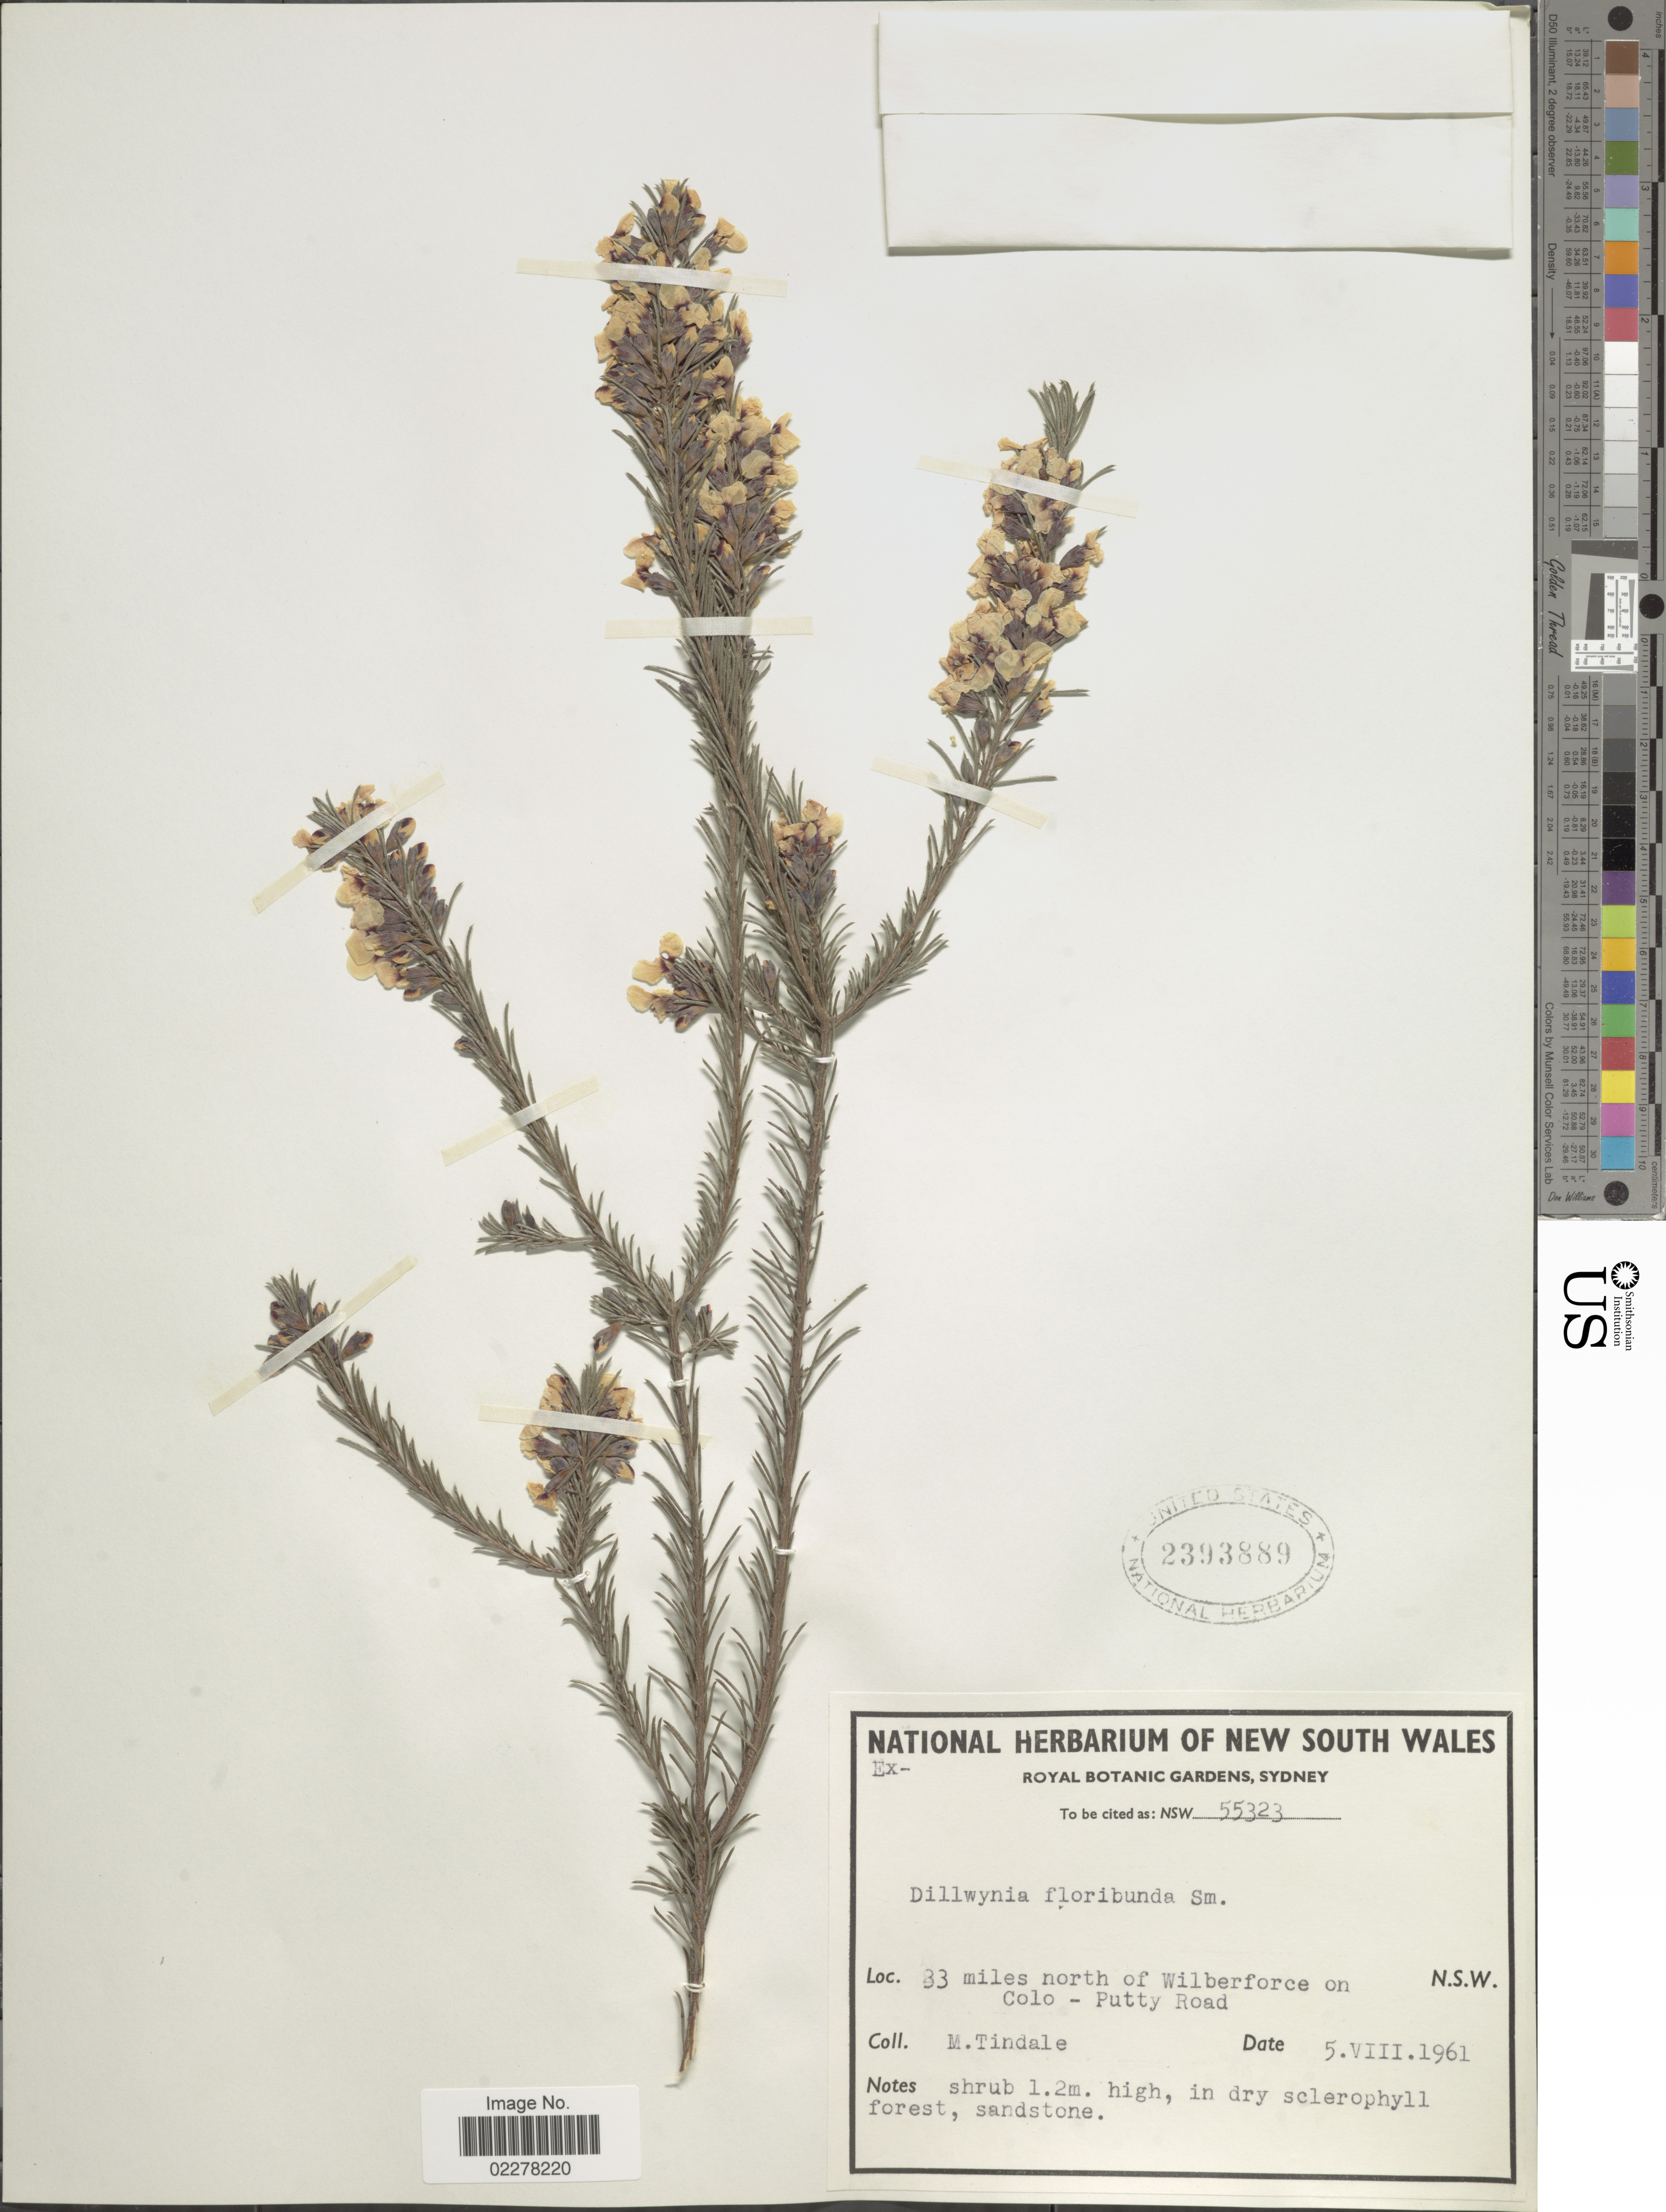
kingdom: Plantae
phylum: Tracheophyta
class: Magnoliopsida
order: Fabales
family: Fabaceae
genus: Dillwynia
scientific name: Dillwynia floribunda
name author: Sm.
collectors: M. D. Tindale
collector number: NSW55323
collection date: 1961-08-05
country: Australia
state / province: New South Wales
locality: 33 miles north of Wilberforce on Colo - Putty Road. N.S.W.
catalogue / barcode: US 2393889